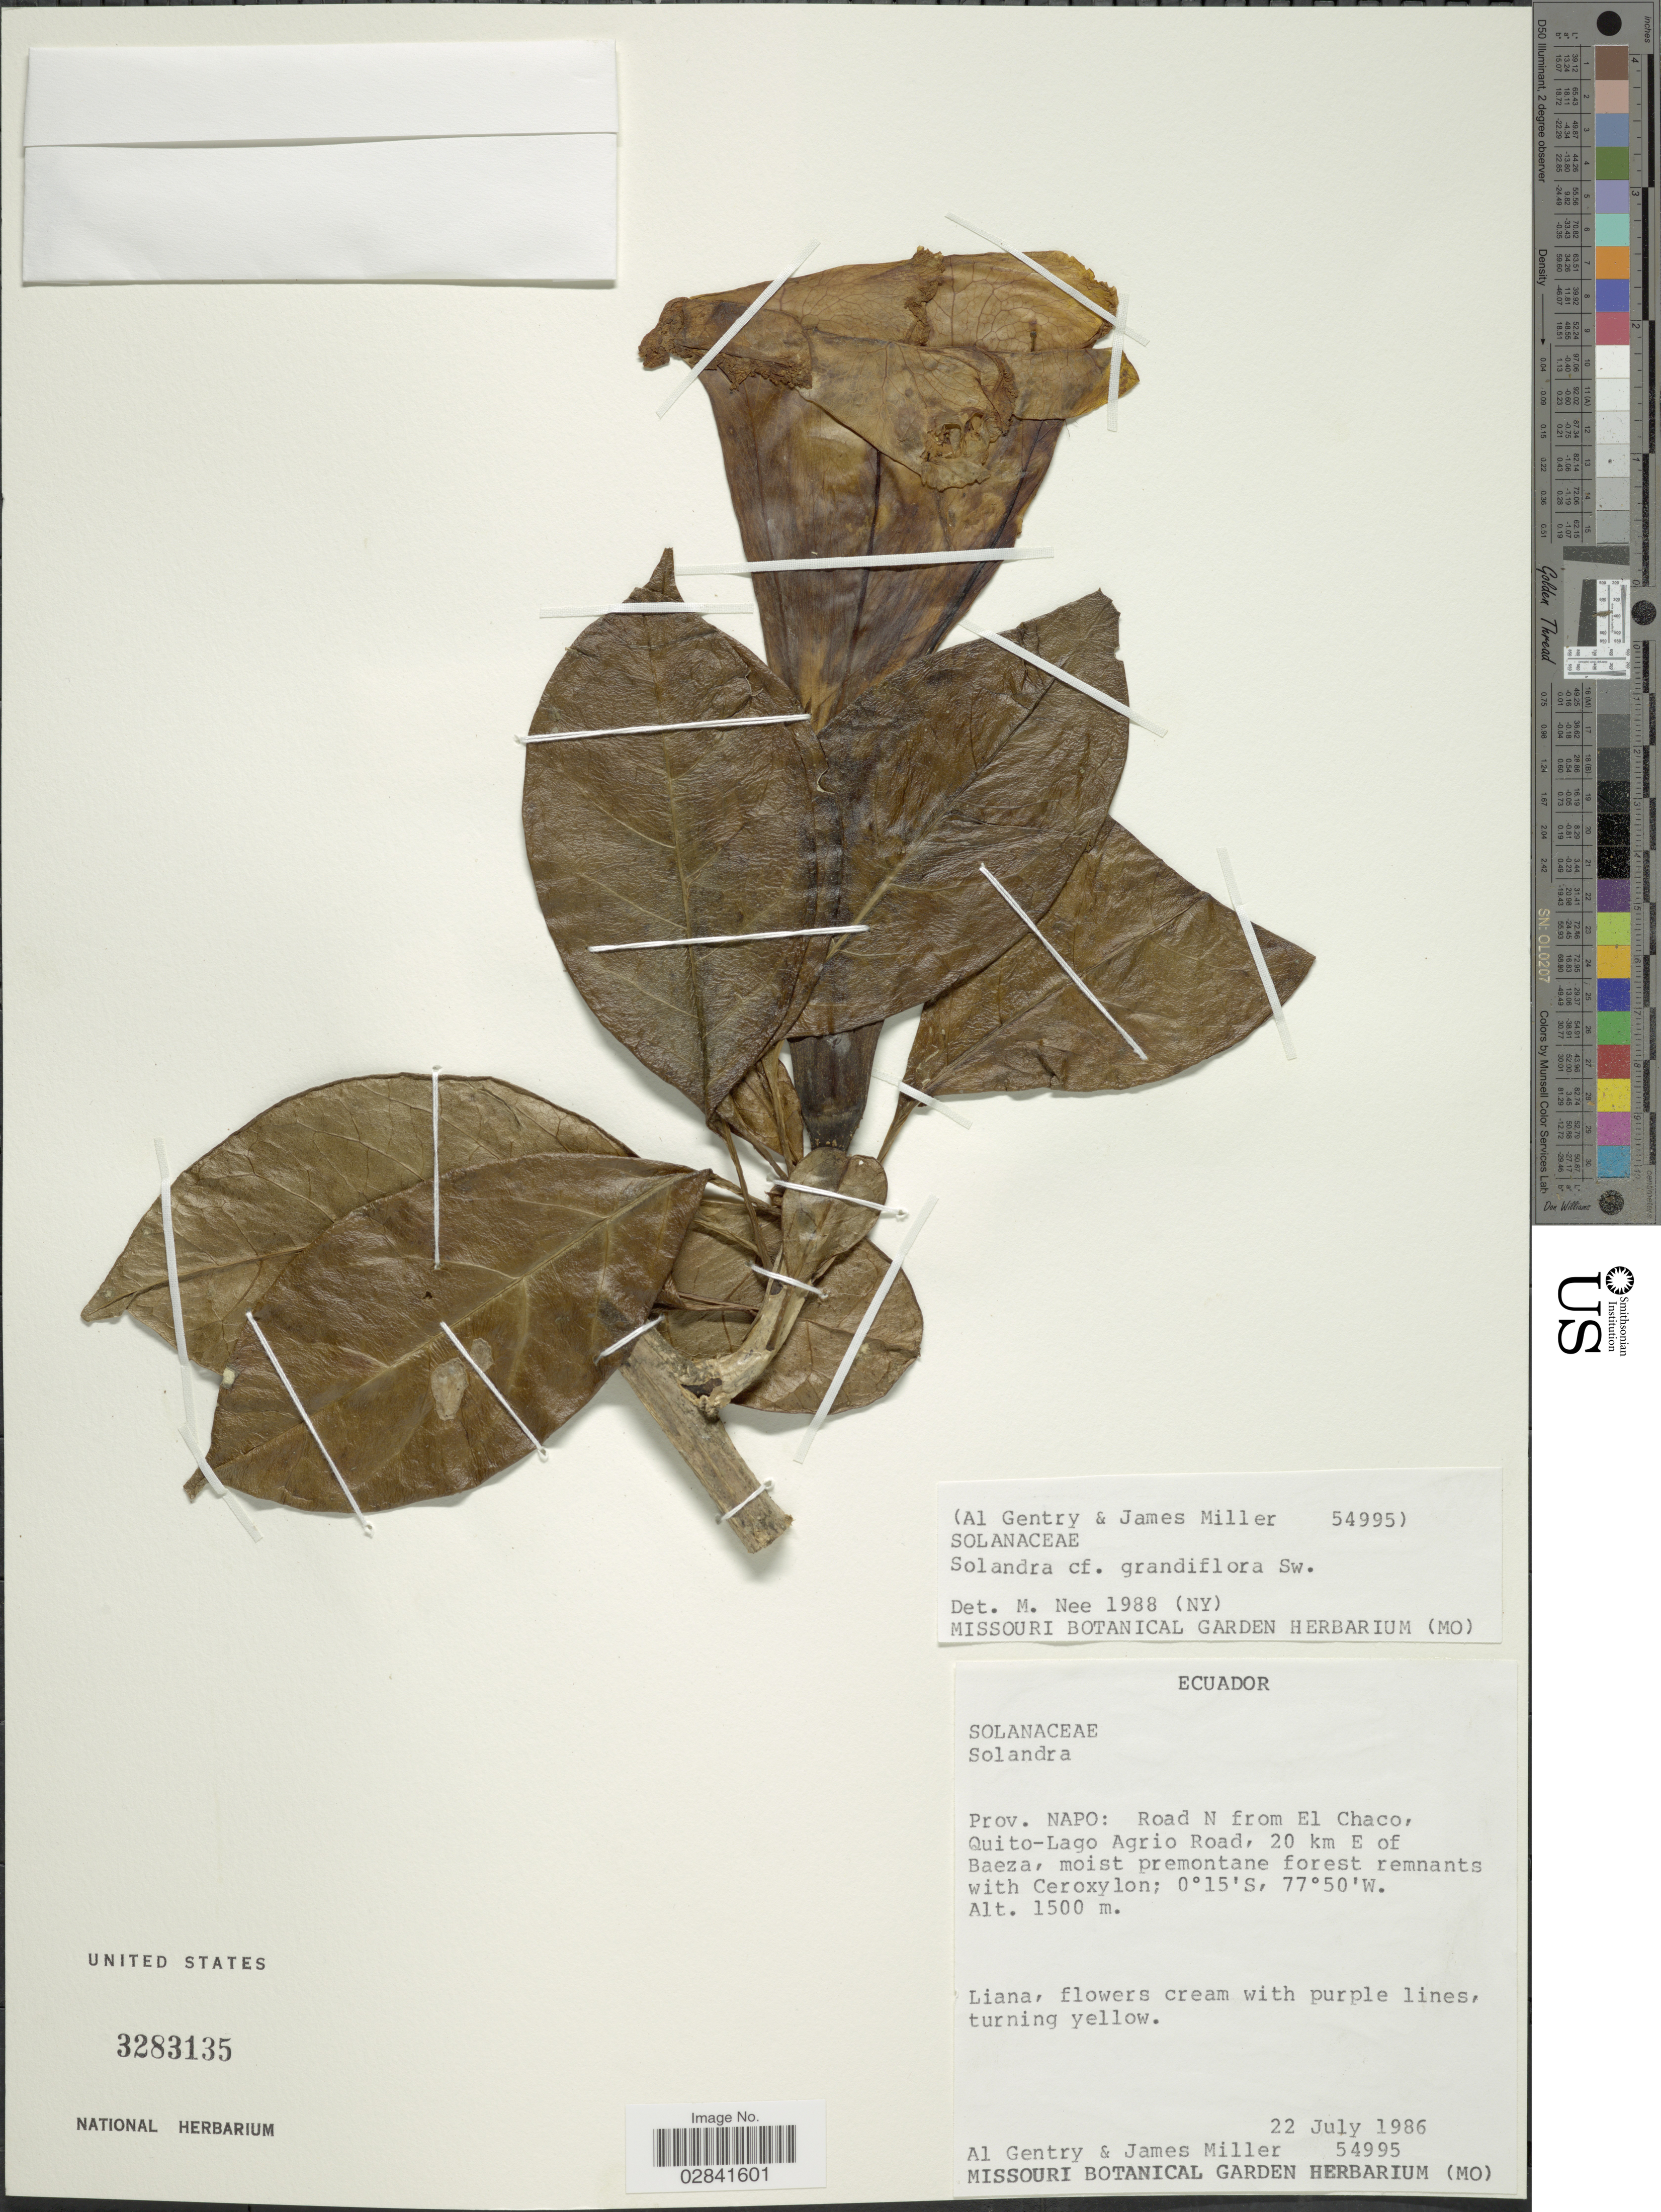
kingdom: Plantae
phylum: Tracheophyta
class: Magnoliopsida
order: Solanales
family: Solanaceae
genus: Solandra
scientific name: Solandra grandiflora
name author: Sw.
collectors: A. H. Gentry & J. S. Miller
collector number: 54995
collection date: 1986-07-22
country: Ecuador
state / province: Napo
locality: Road N from El Chaco, Quito-Lago Agrio Road, 20 km E of Baeza.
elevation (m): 1500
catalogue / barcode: US 3283135